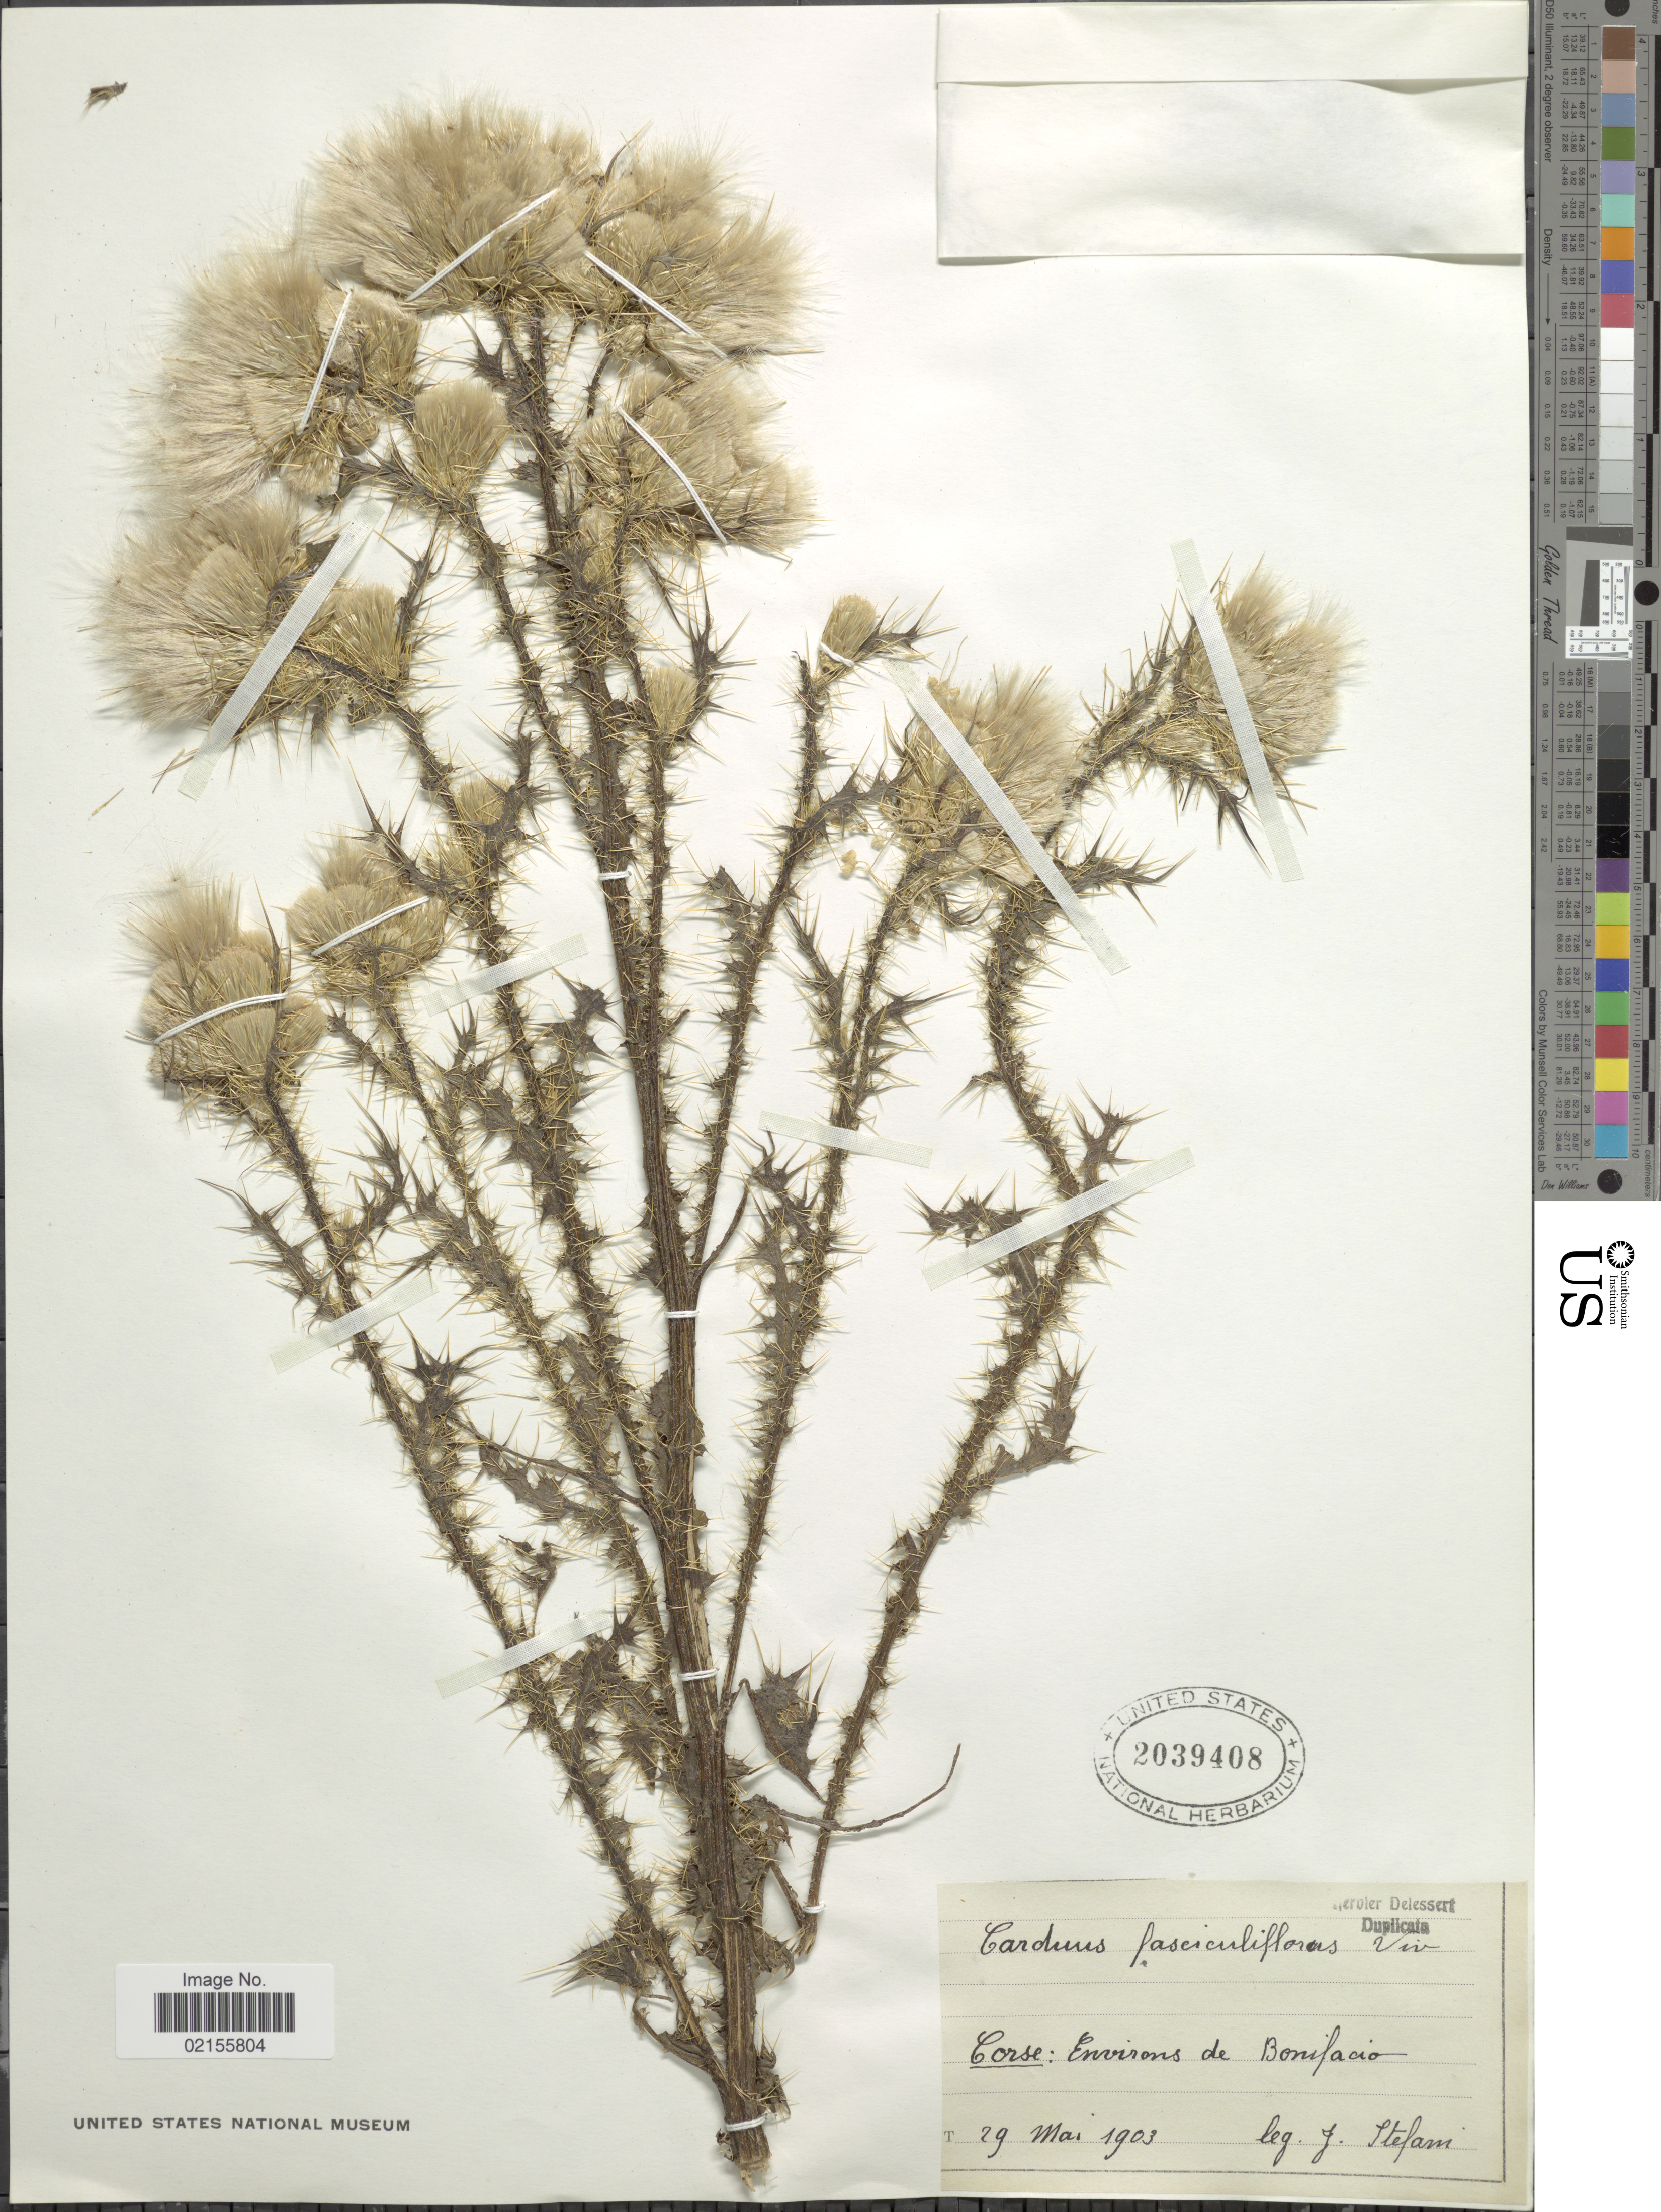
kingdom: Plantae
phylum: Tracheophyta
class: Magnoliopsida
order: Asterales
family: Asteraceae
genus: Carduus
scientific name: Carduus fasciculiflorus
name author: Viv.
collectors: J. Stefani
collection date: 1903-05-29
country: France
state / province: Corsica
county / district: Corse-du-Sud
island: Corse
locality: Corse: Environs de Bonifacio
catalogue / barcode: US 2039408